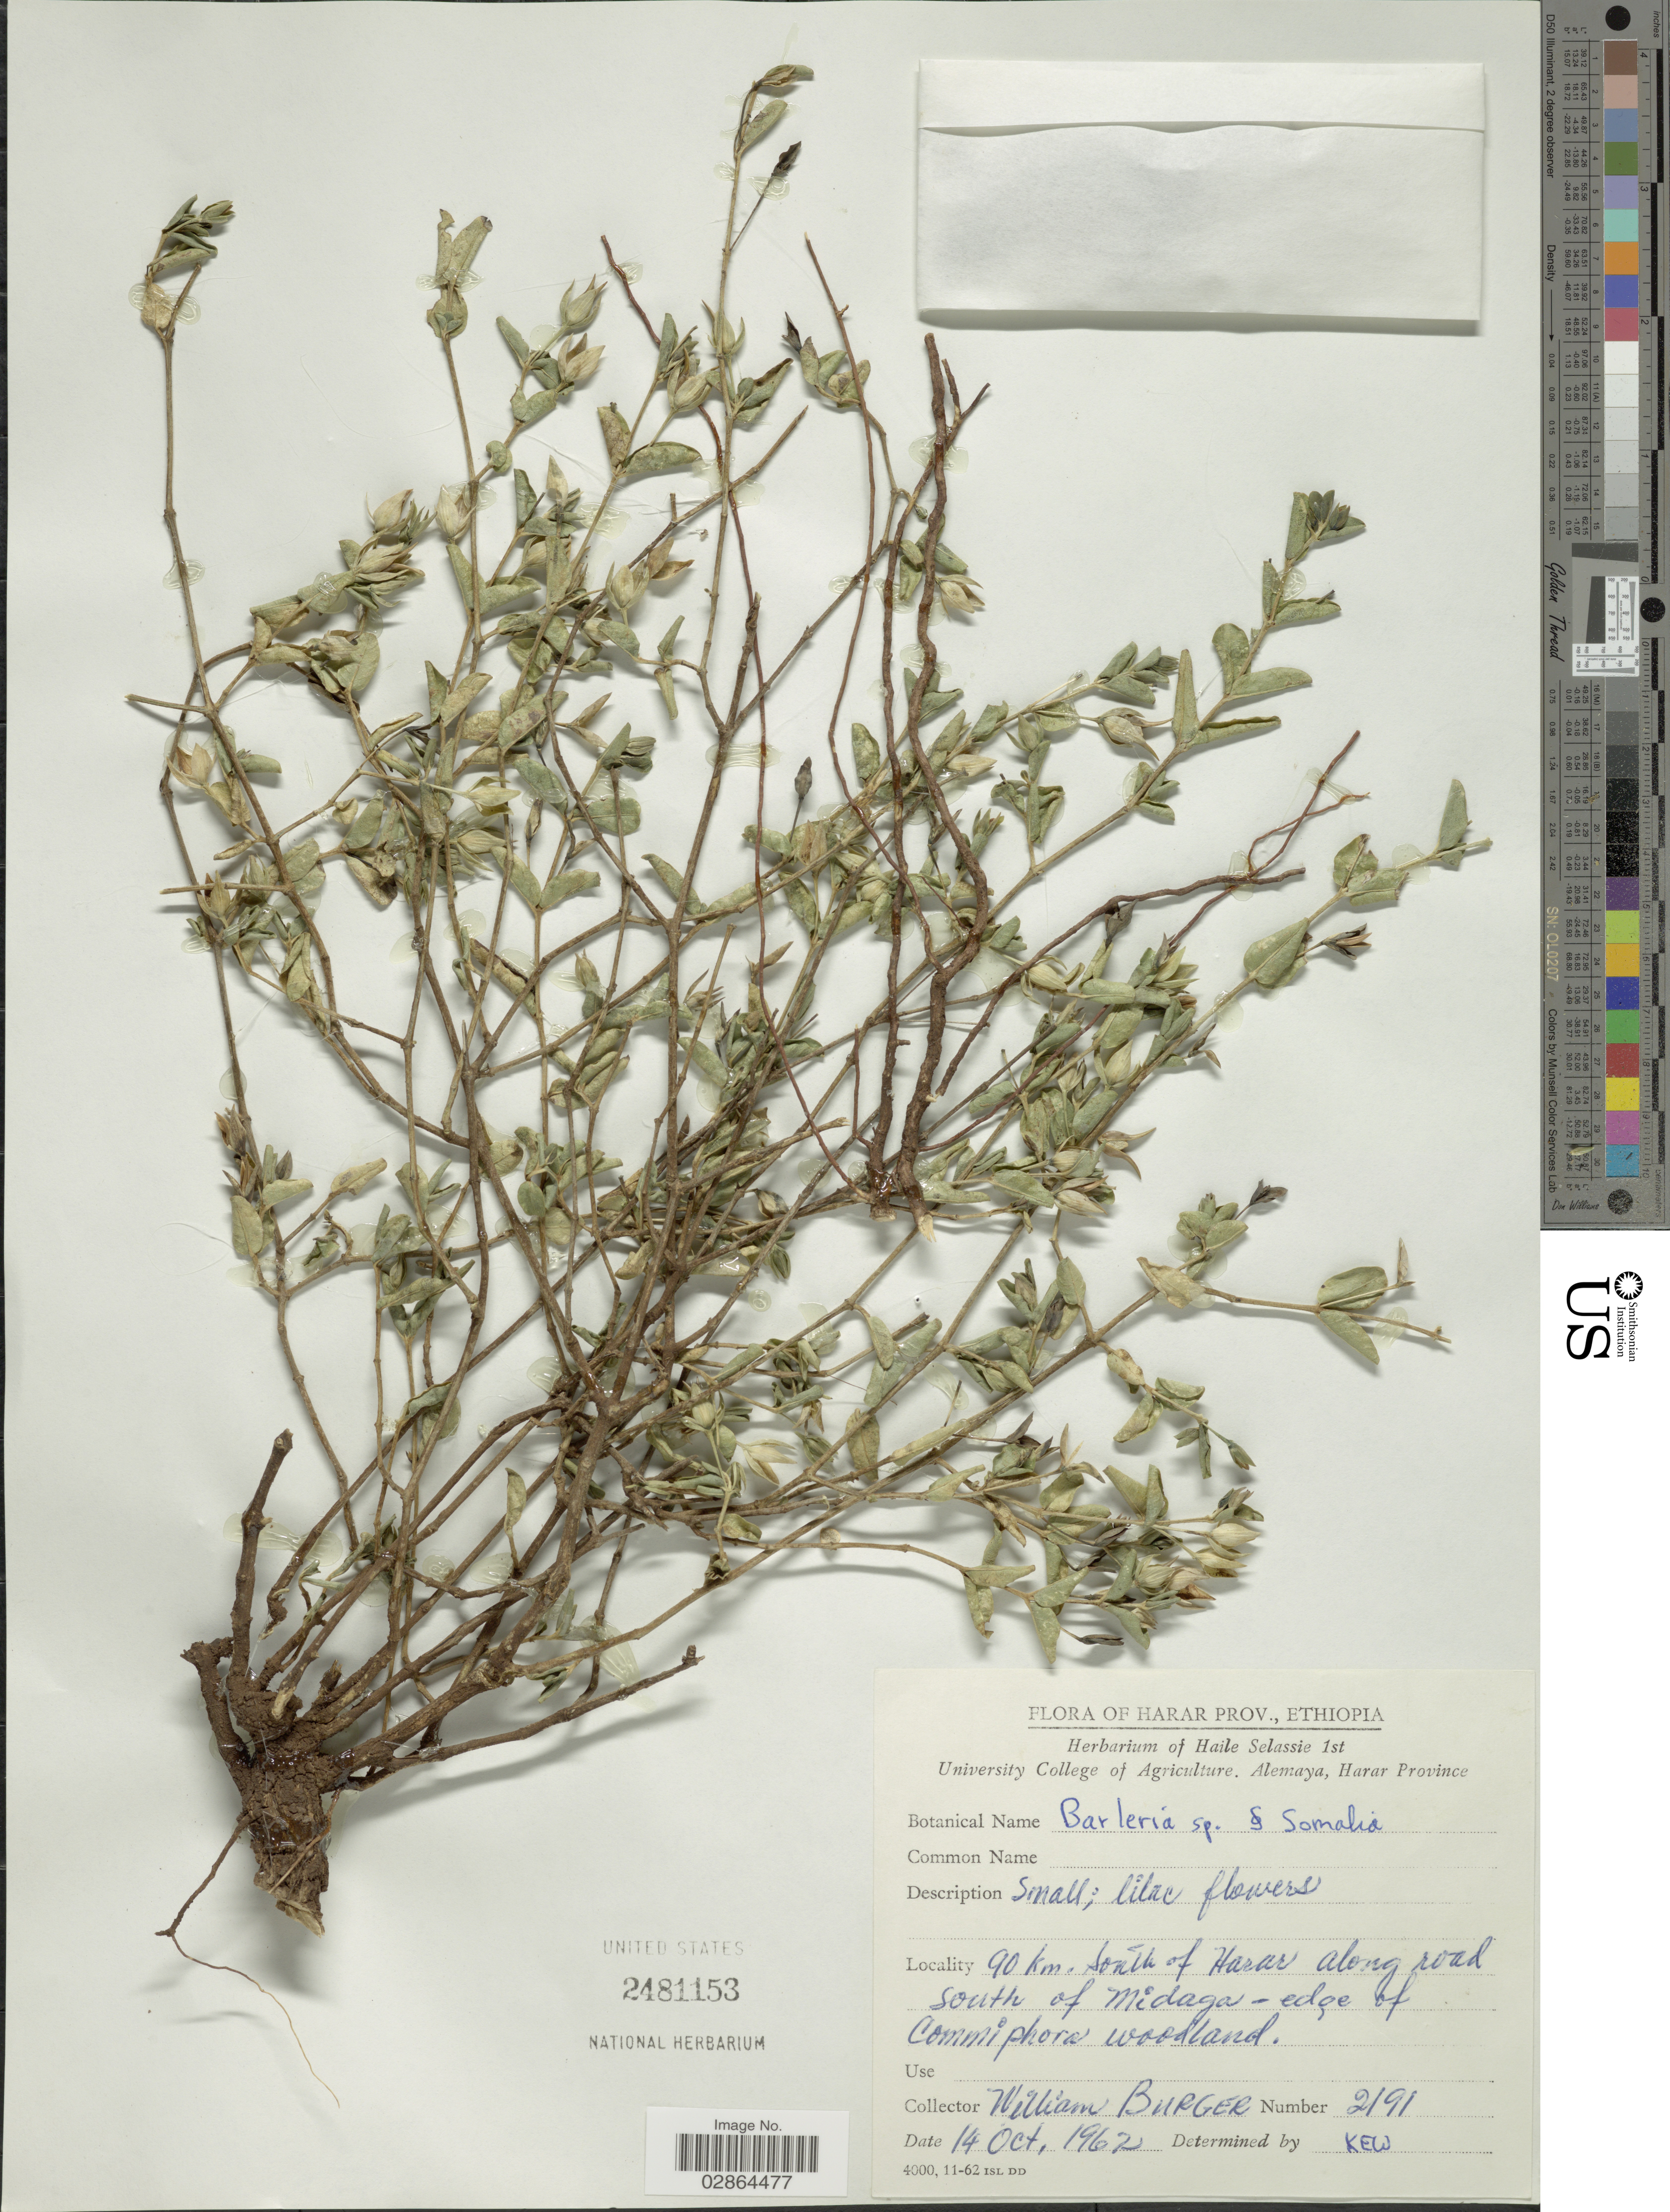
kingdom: Plantae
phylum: Tracheophyta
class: Magnoliopsida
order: Lamiales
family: Acanthaceae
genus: Barleria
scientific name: Barleria sp.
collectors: W. Burger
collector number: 2191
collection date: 1962-10-14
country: Ethiopia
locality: Harar Prov., 90 km. South of Harar along road south of Midaga- edge of Commpihora woodland.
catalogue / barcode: US 2481153